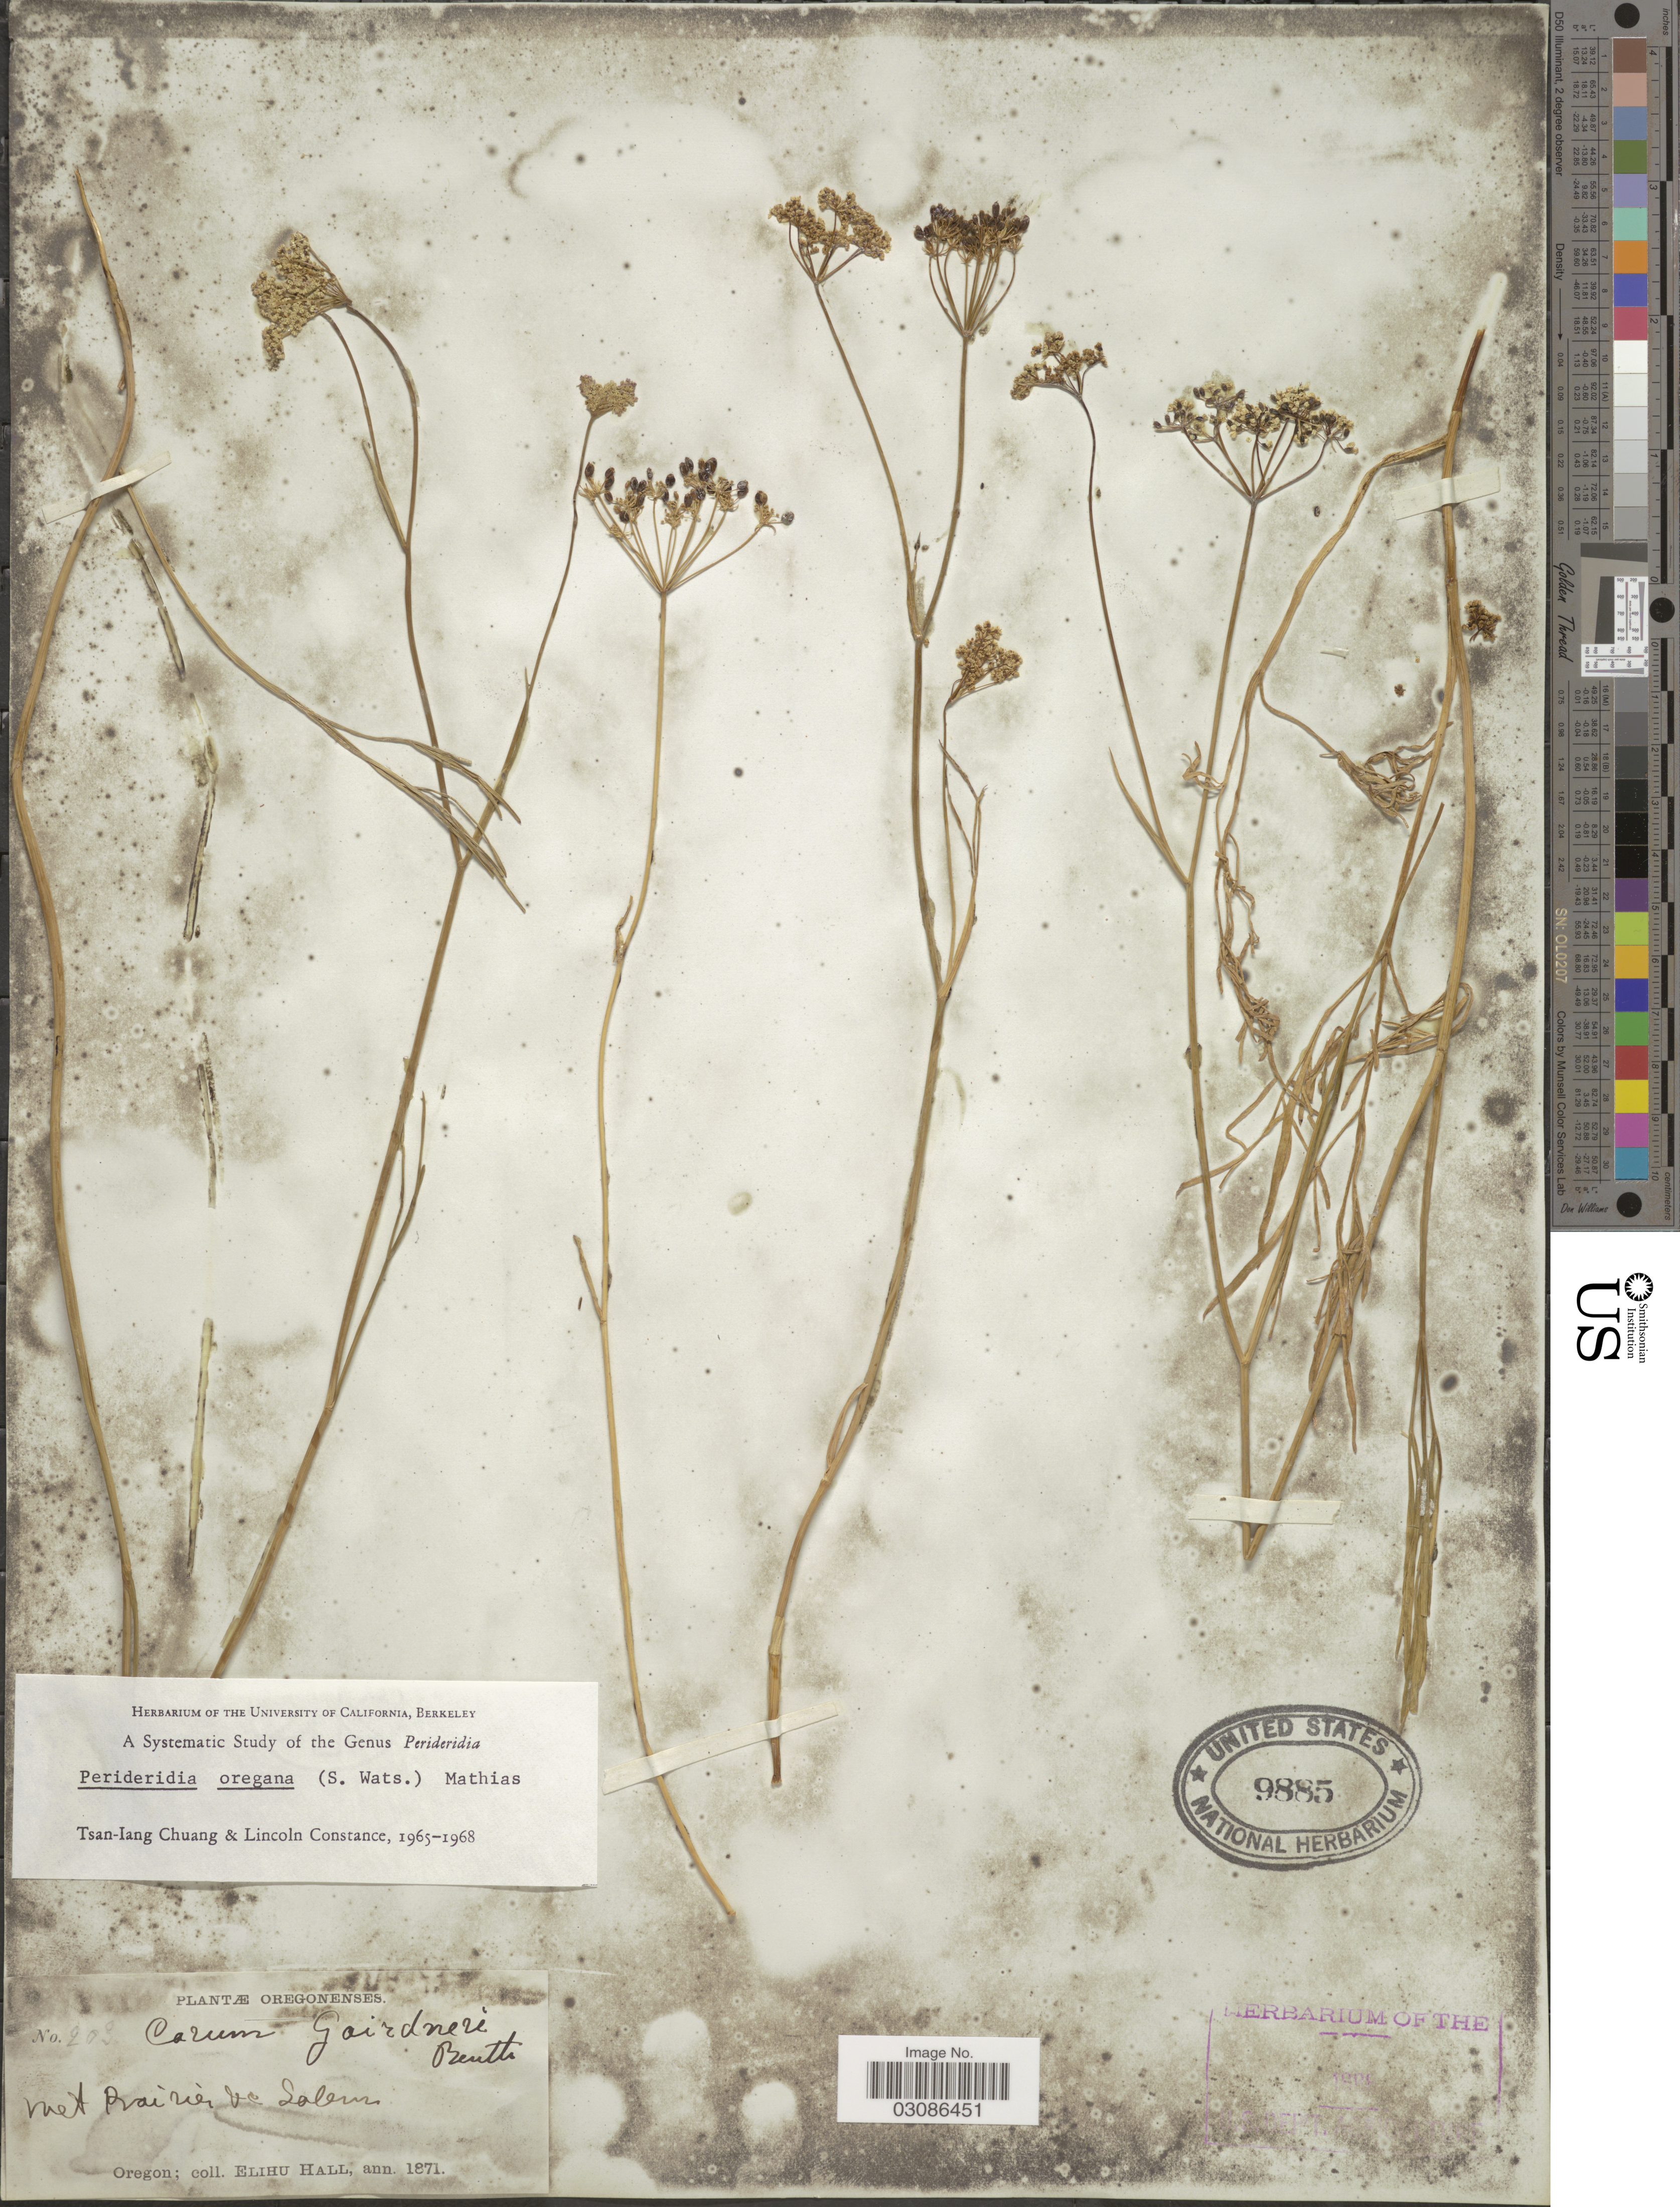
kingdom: Plantae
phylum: Tracheophyta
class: Magnoliopsida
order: Apiales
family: Apiaceae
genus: Perideridia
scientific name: Perideridia oregana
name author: (S. Watson) Mathias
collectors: E. Hall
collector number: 203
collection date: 1871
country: United States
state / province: Oregon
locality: Wet Prairie in Salem.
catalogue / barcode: US 9885